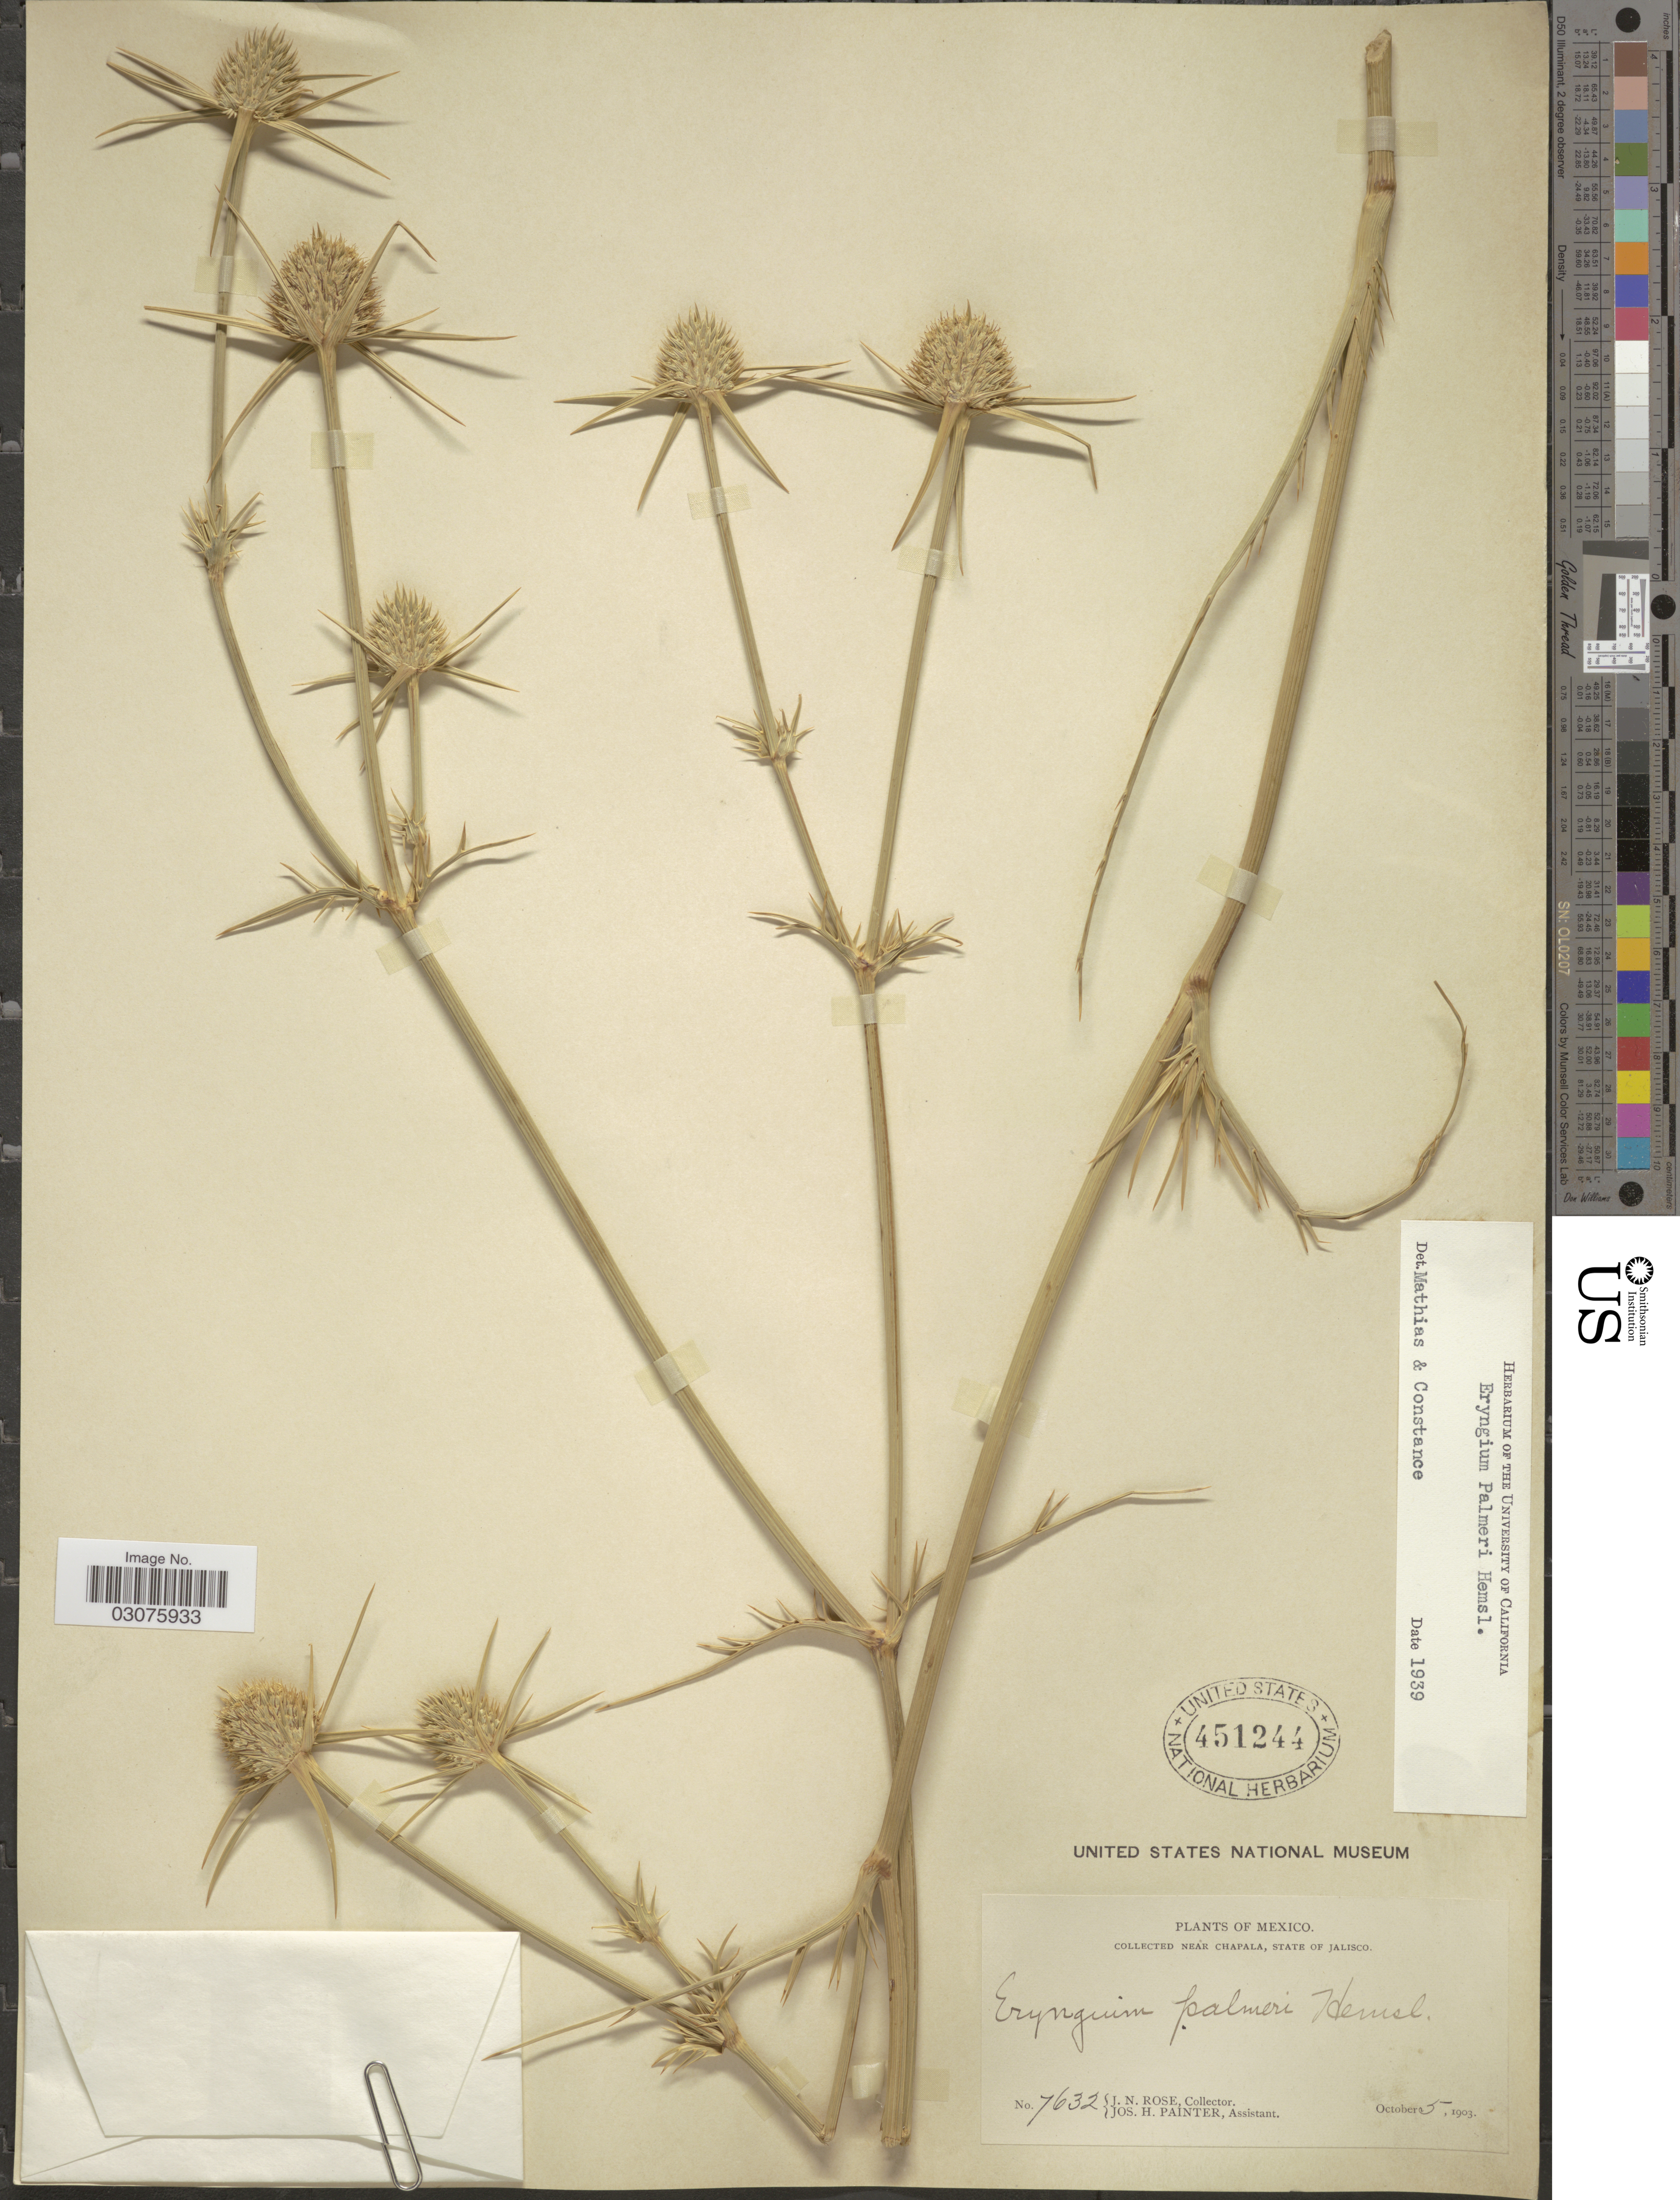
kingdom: Plantae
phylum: Tracheophyta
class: Magnoliopsida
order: Apiales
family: Apiaceae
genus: Eryngium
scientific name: Eryngium palmeri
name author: Hemsl. in Hook. f.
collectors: J. N. Rose & J. H. Painter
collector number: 7632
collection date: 1903-10-05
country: Mexico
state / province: Jalisco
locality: Collected near Chapala, State of Jalisco.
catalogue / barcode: US 451244